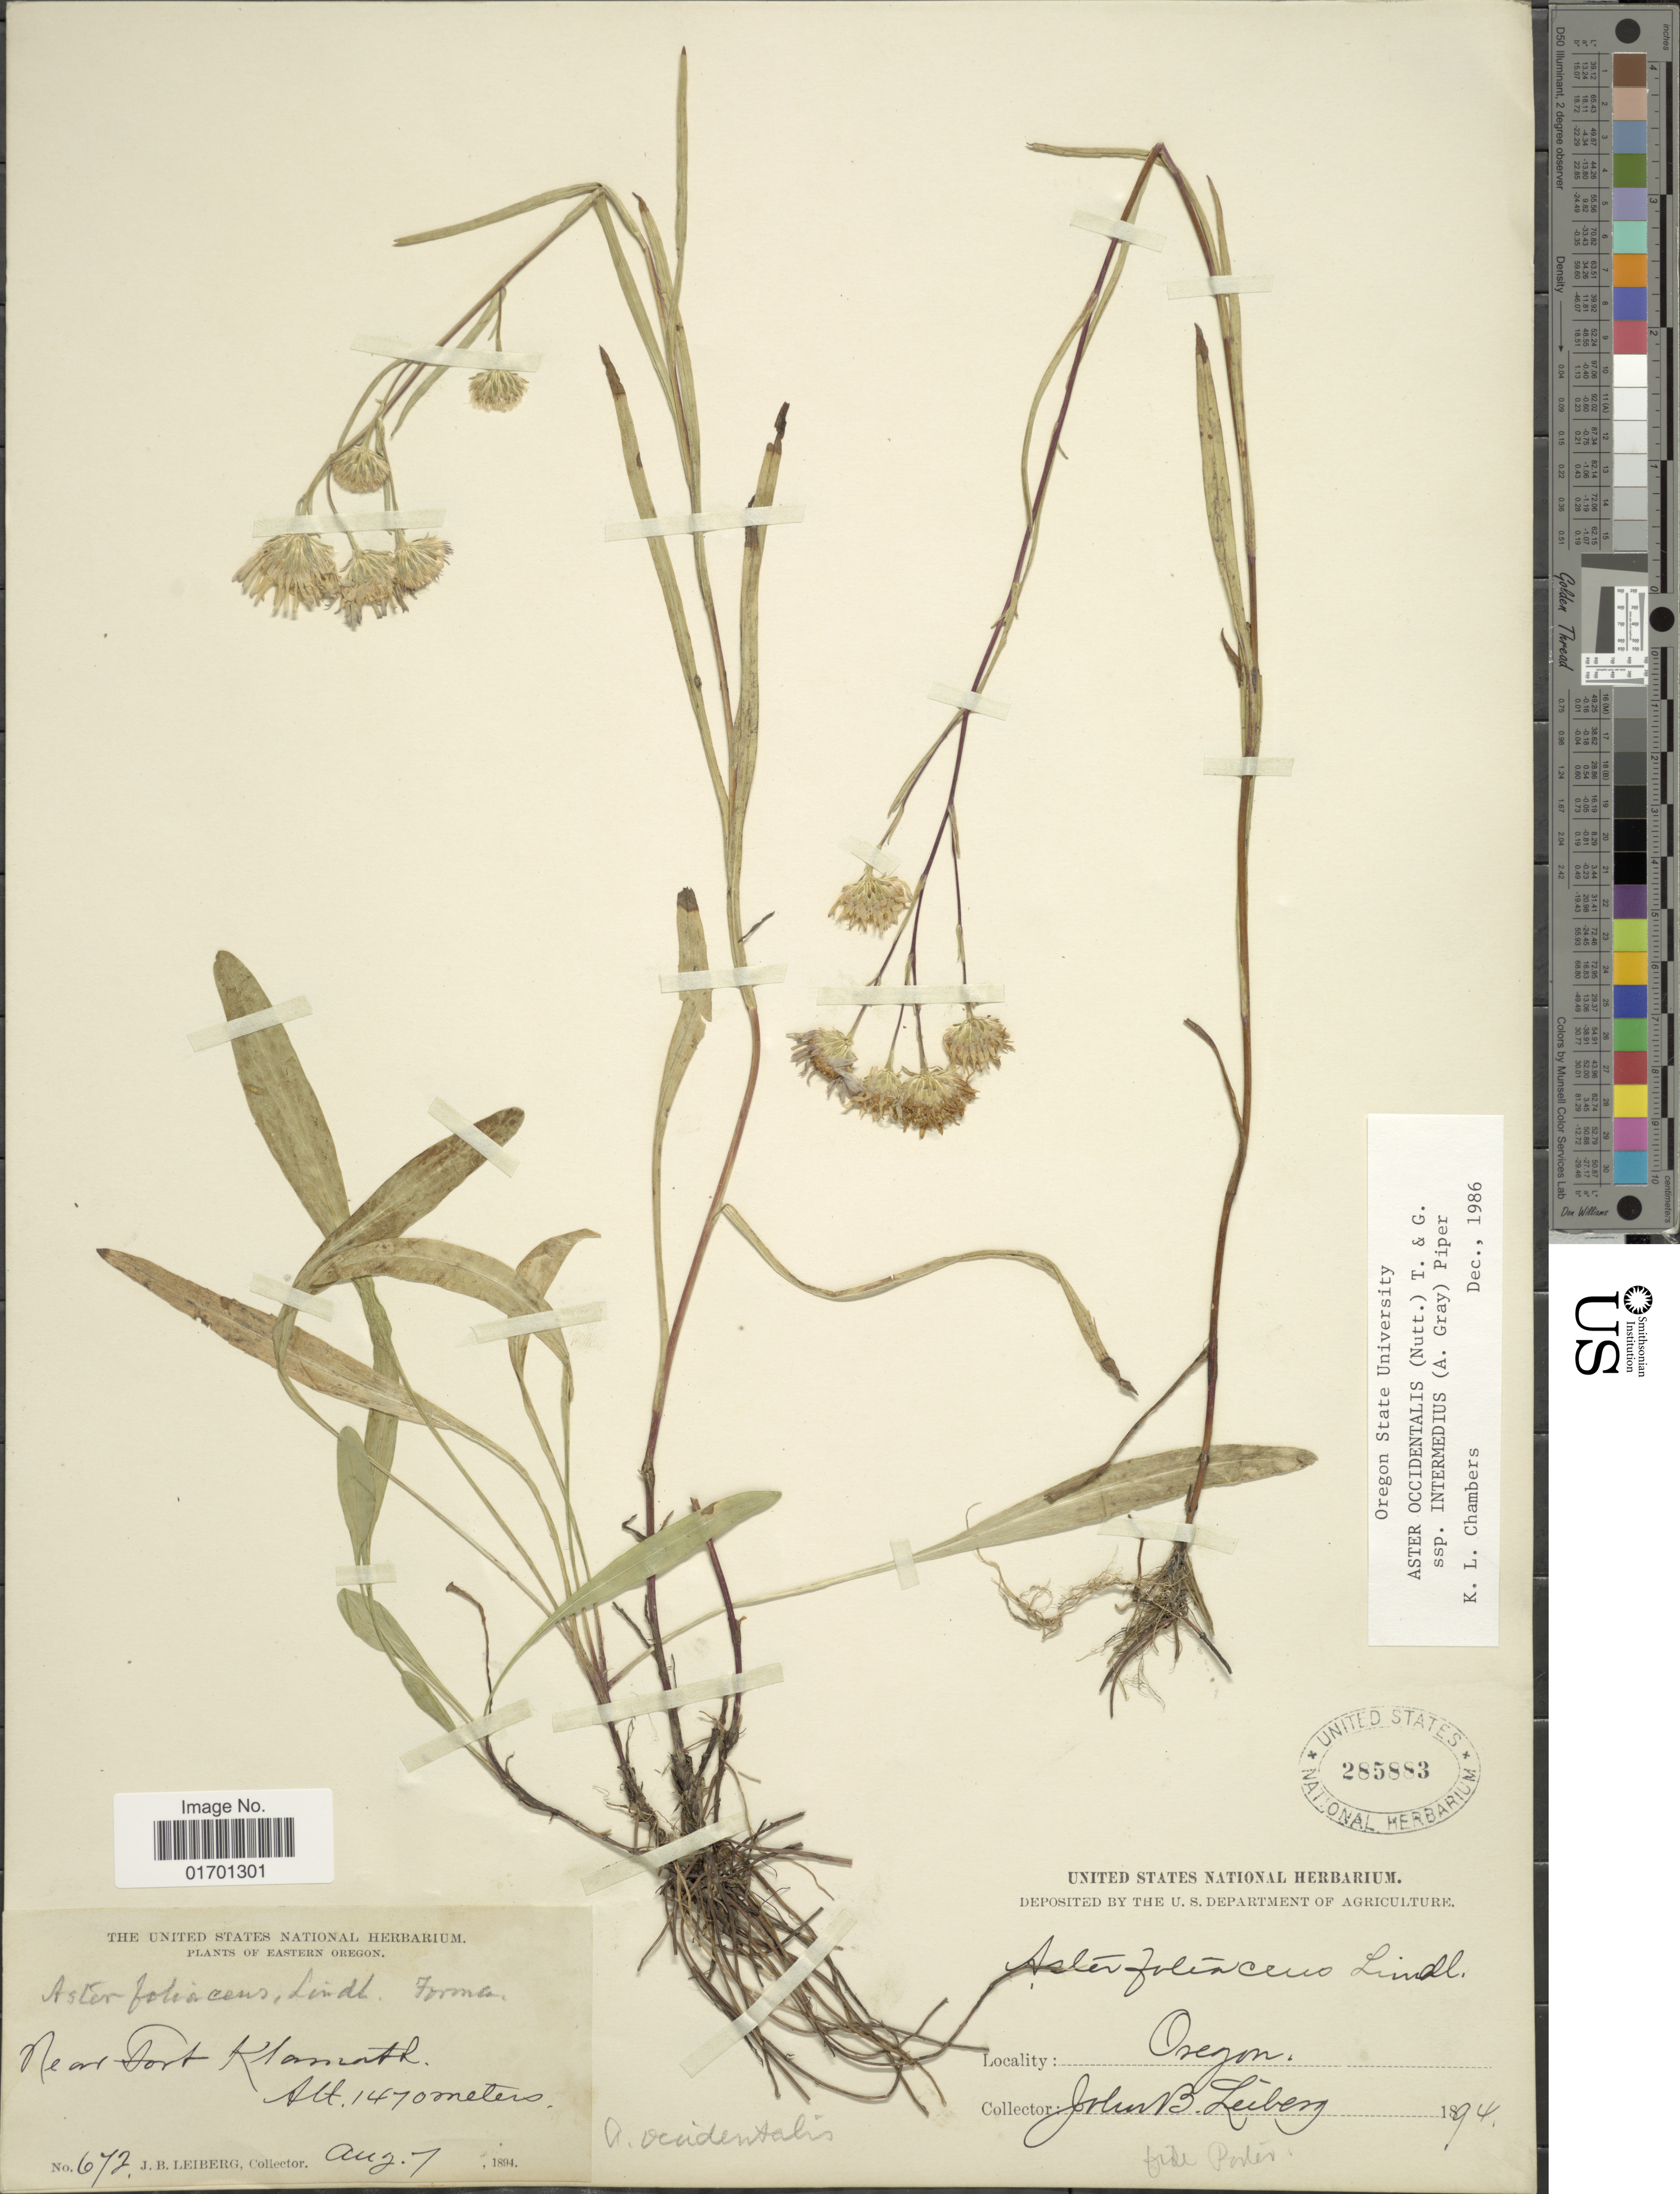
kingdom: Plantae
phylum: Tracheophyta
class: Magnoliopsida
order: Asterales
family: Asteraceae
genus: Symphyotrichum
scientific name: Symphyotrichum spathulatum var. intermedium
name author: (A. Gray) G.L. Nesom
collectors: J. Lieberg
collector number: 672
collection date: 1894-08-07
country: United States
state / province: Oregon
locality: Eastern Oregon, near Fort Klanmath.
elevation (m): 1470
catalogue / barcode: US 285883